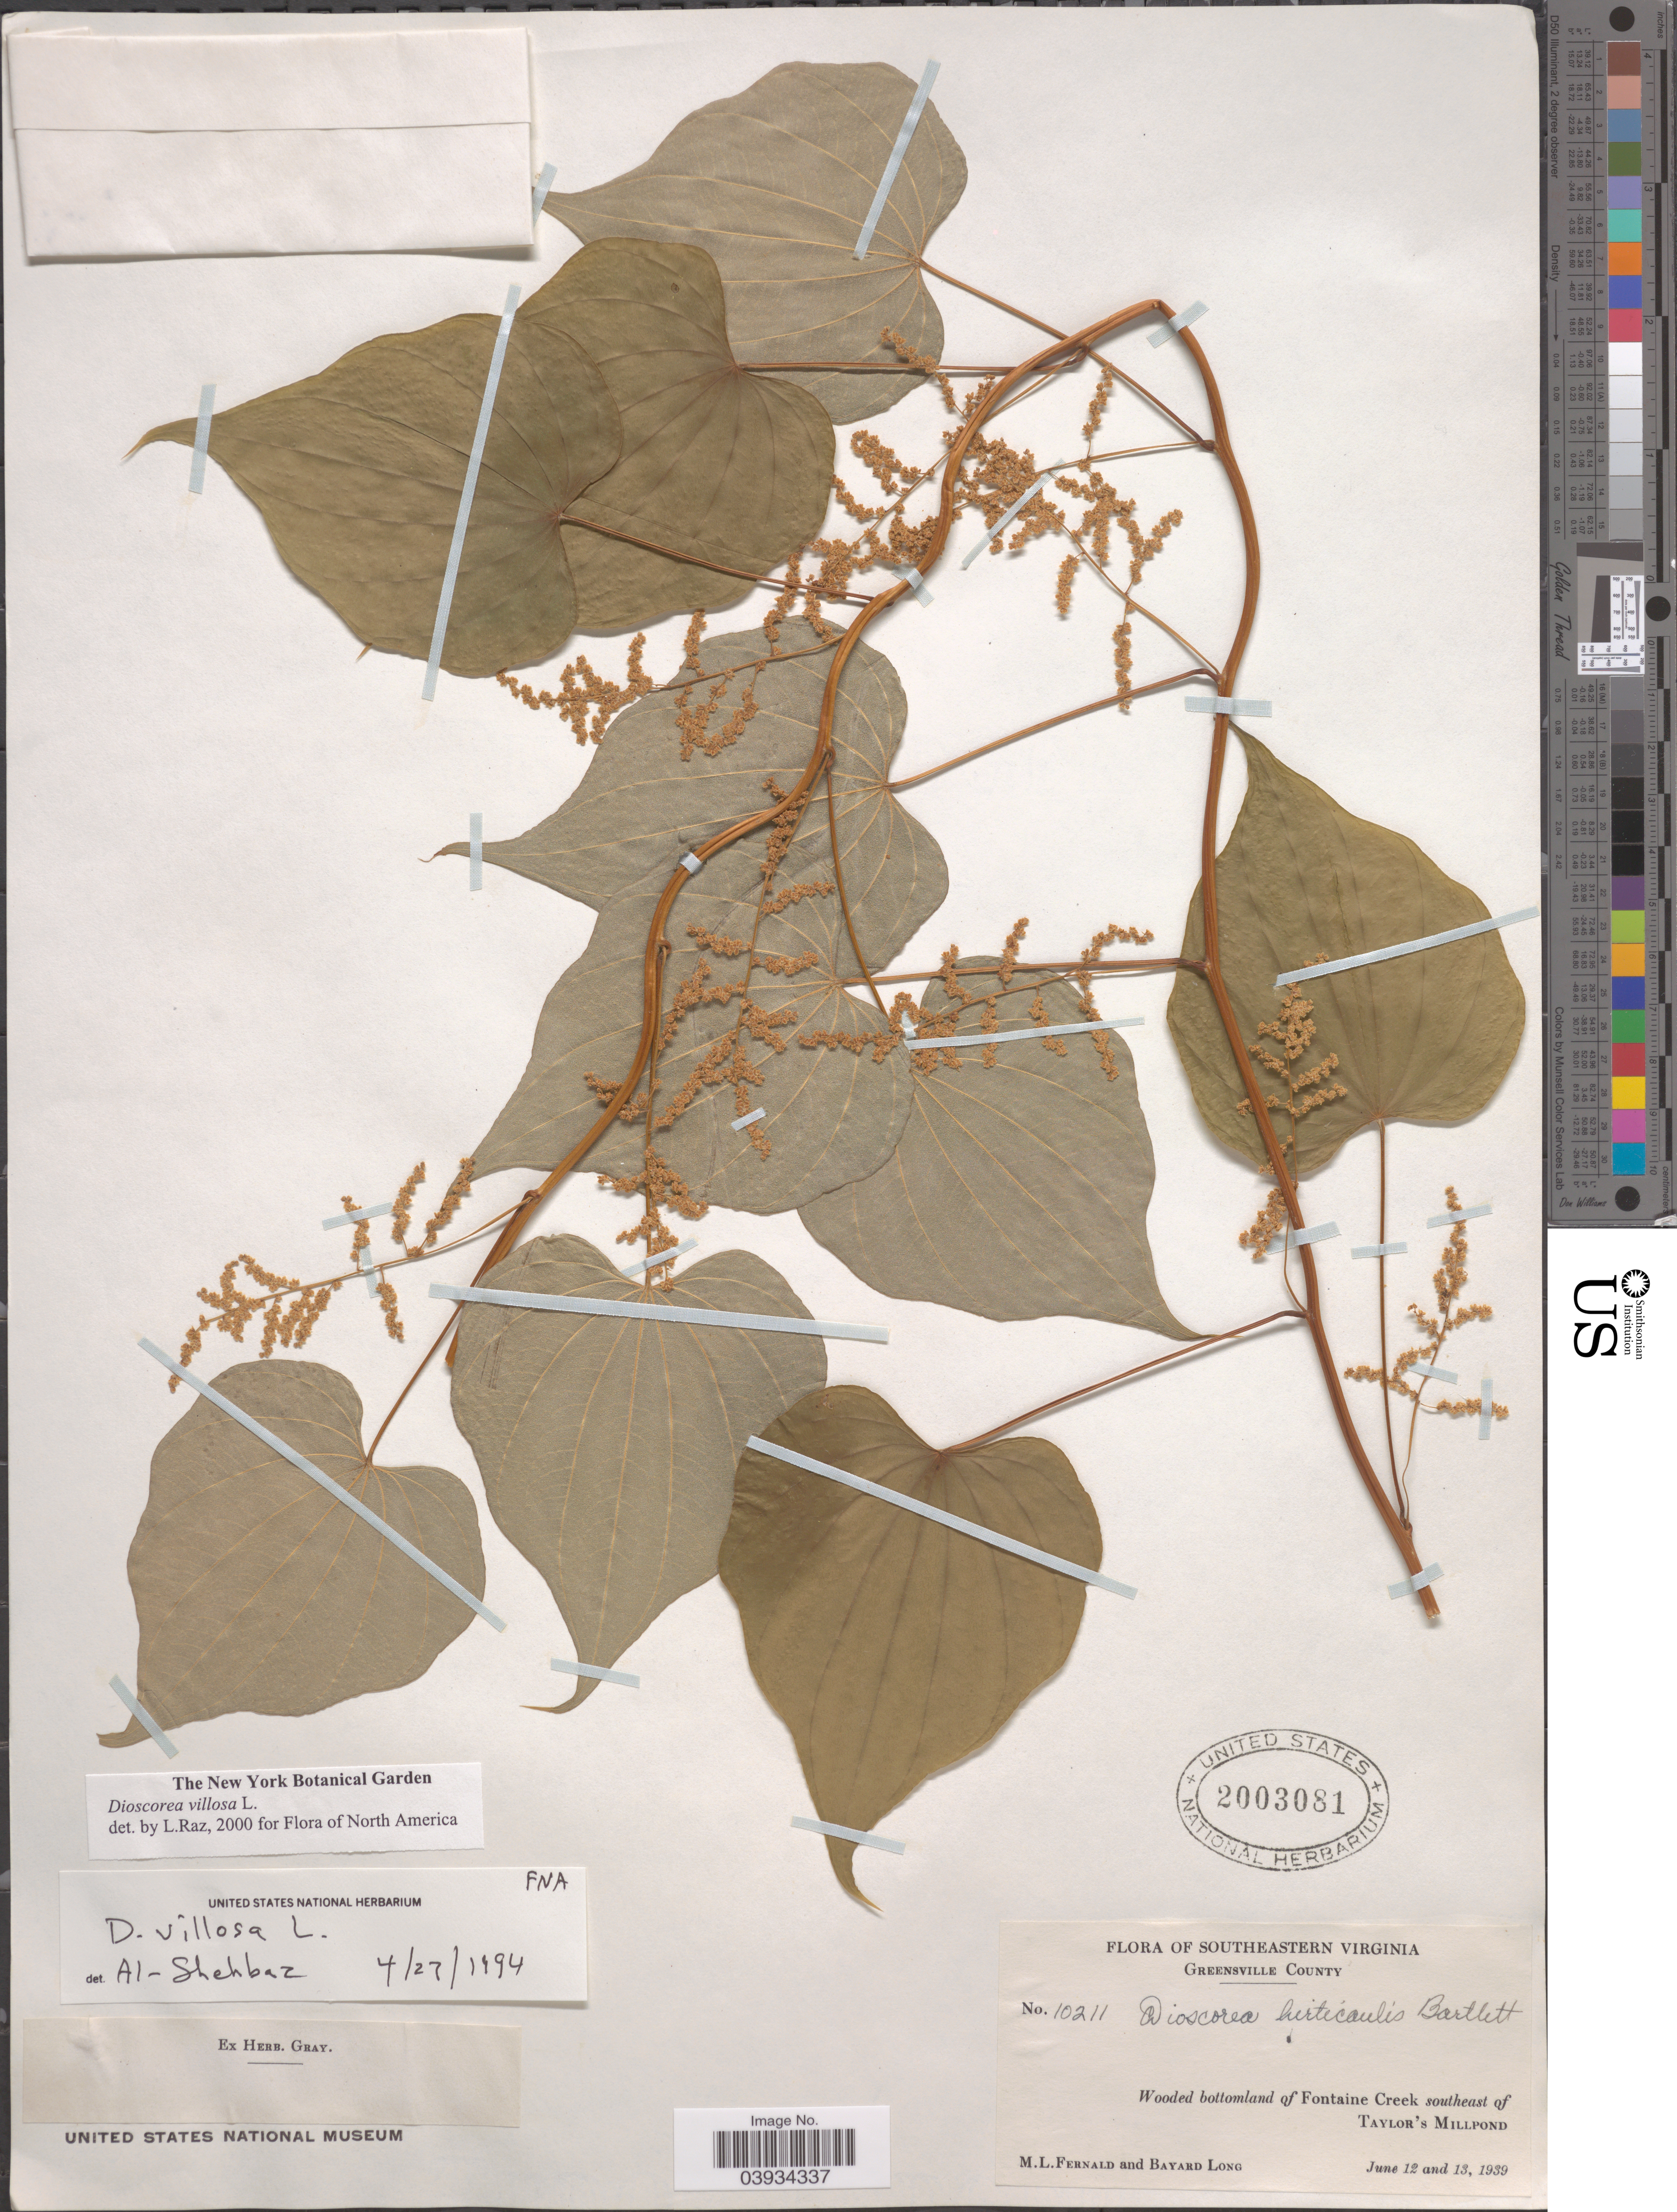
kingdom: Plantae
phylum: Tracheophyta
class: Liliopsida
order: Dioscoreales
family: Dioscoreaceae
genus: Dioscorea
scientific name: Dioscorea villosa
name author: L.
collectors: M. L. Fernald & B. Long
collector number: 10211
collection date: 1939-06-12/1939-06-13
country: United States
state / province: Virginia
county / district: Greensville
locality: Southeastern Virginia. Greensville County. Wooded bottomland of Fontaine Creek southeast of Taylor's Millpond.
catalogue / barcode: US 2003081